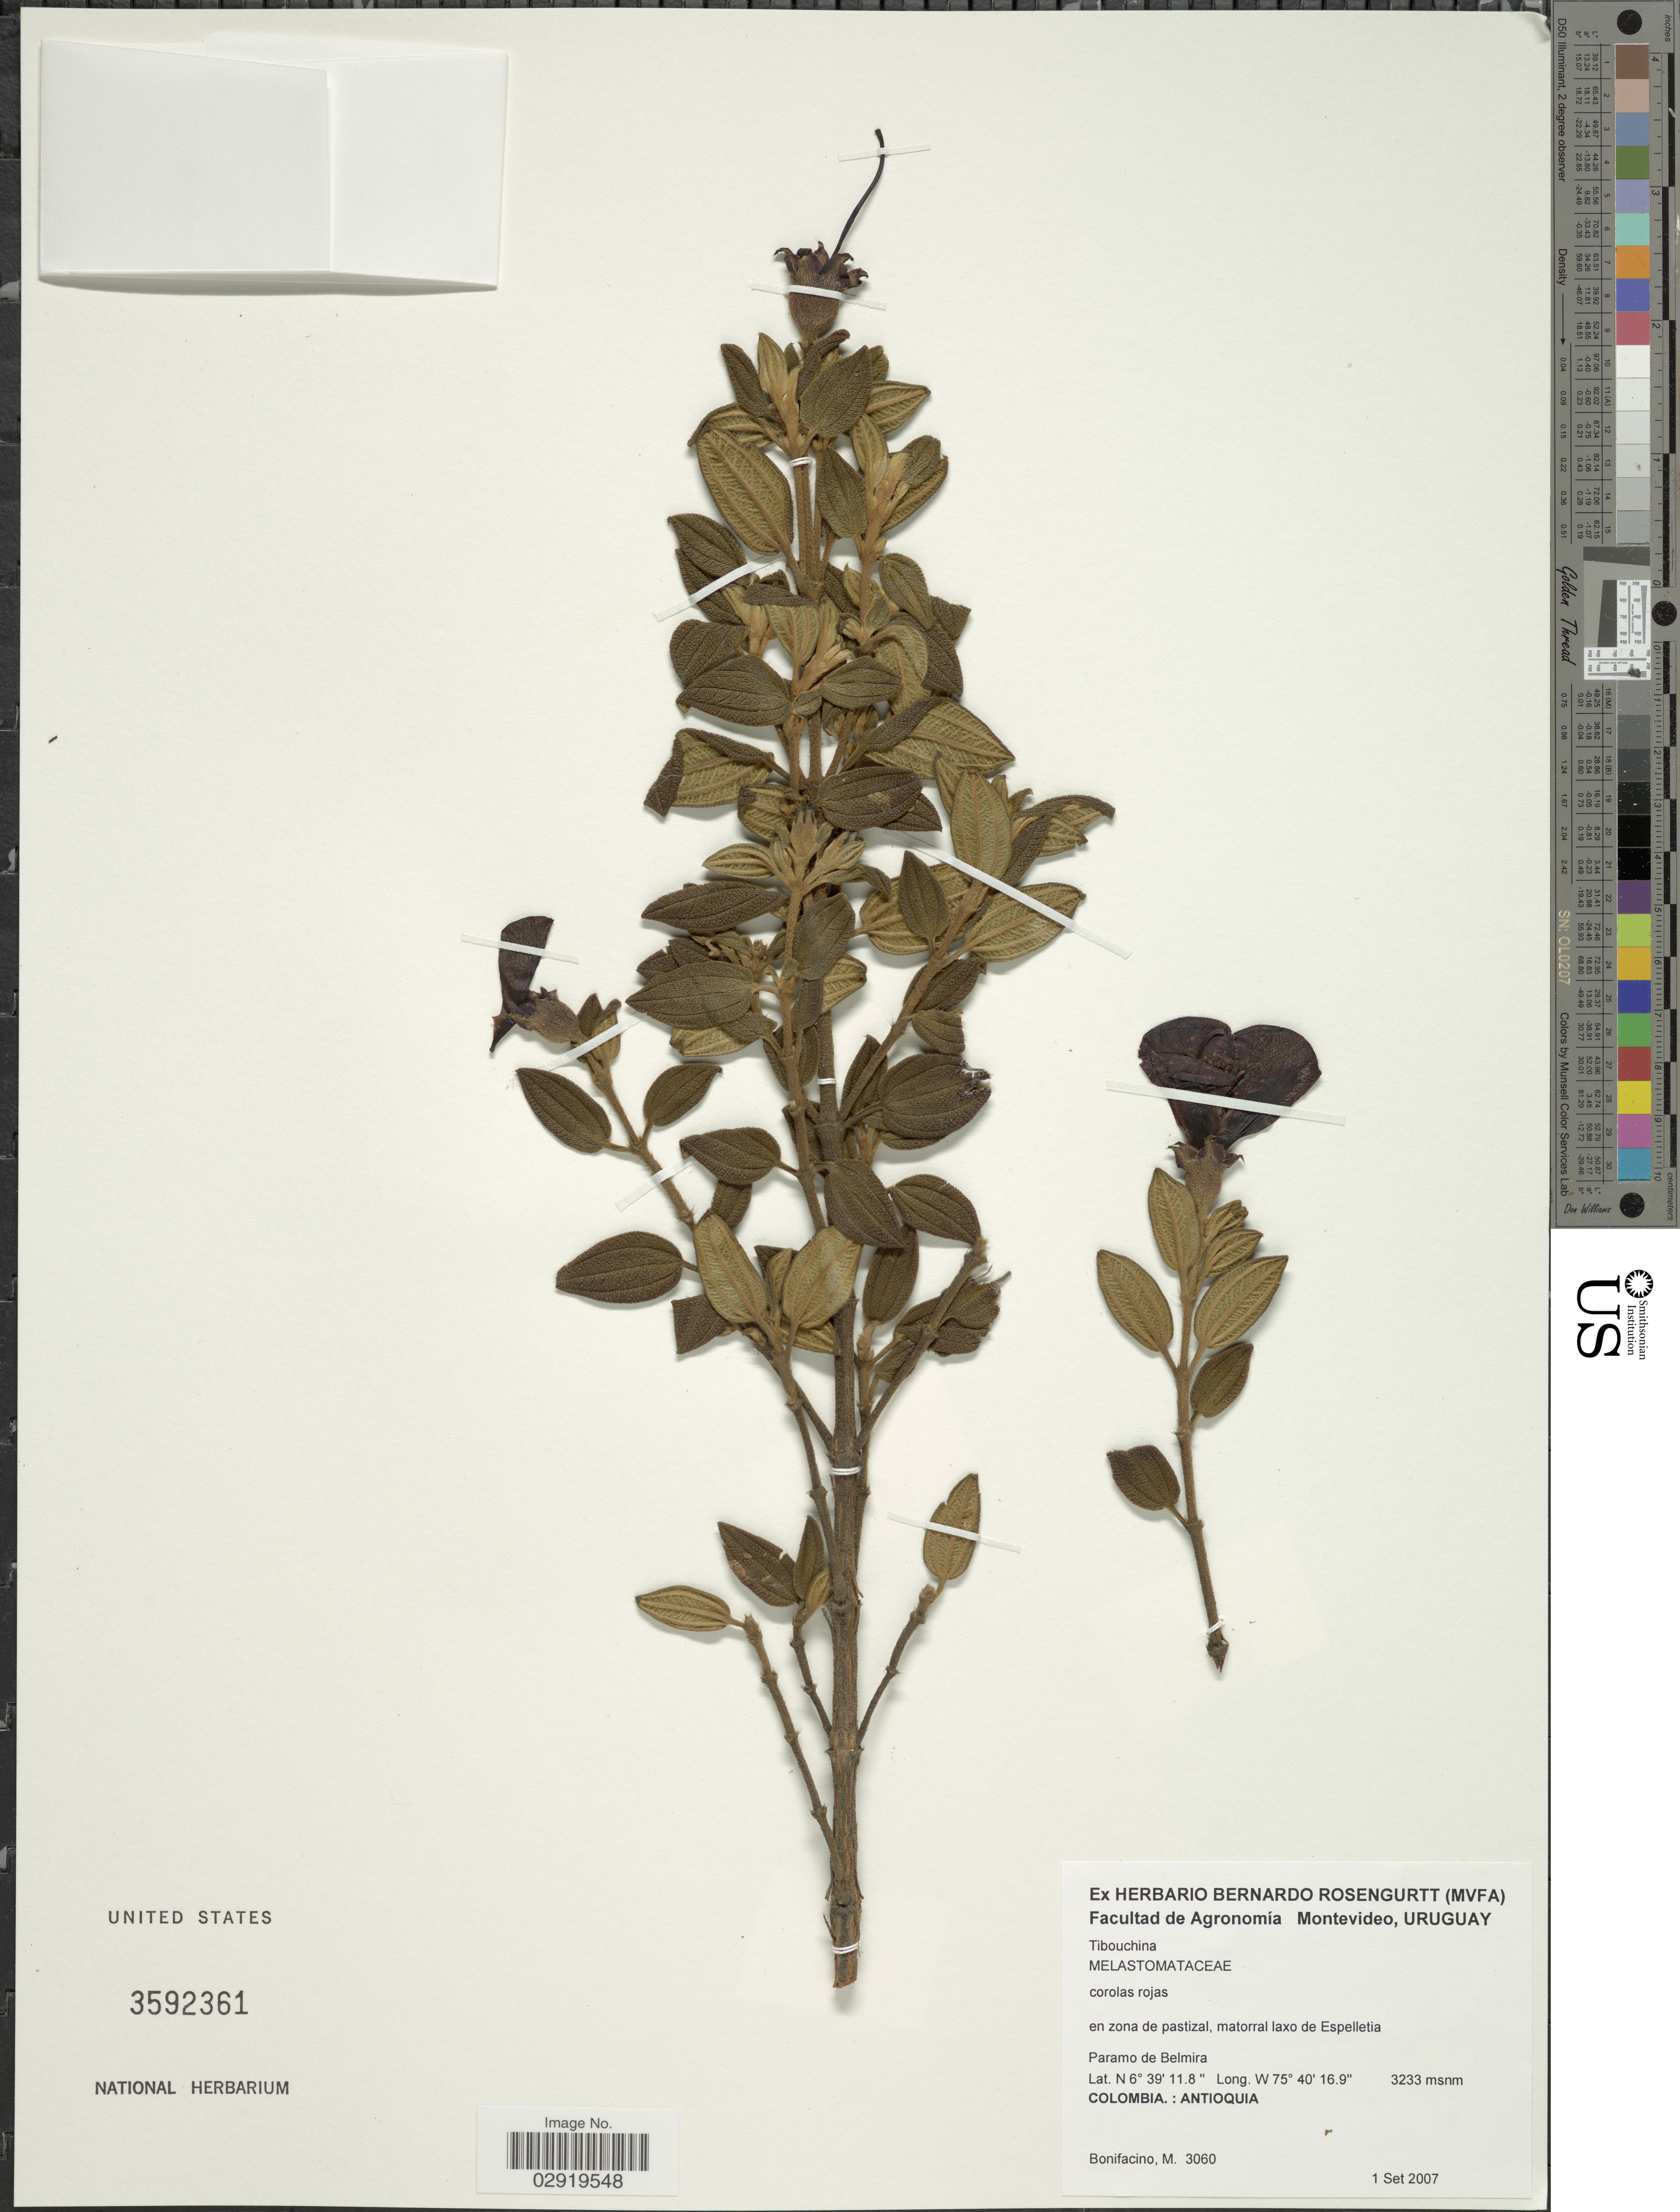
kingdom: Plantae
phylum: Tracheophyta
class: Magnoliopsida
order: Myrtales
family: Melastomataceae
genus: Chaetogastra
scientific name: Chaetogastra grossa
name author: (L. f.) P.J.F. Guim. & Michelang.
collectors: M. Bonifacino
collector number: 3060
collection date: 2007-09-01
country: Colombia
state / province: Antioquia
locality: Paramo de Belmira.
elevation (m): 3233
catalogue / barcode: US 3592361